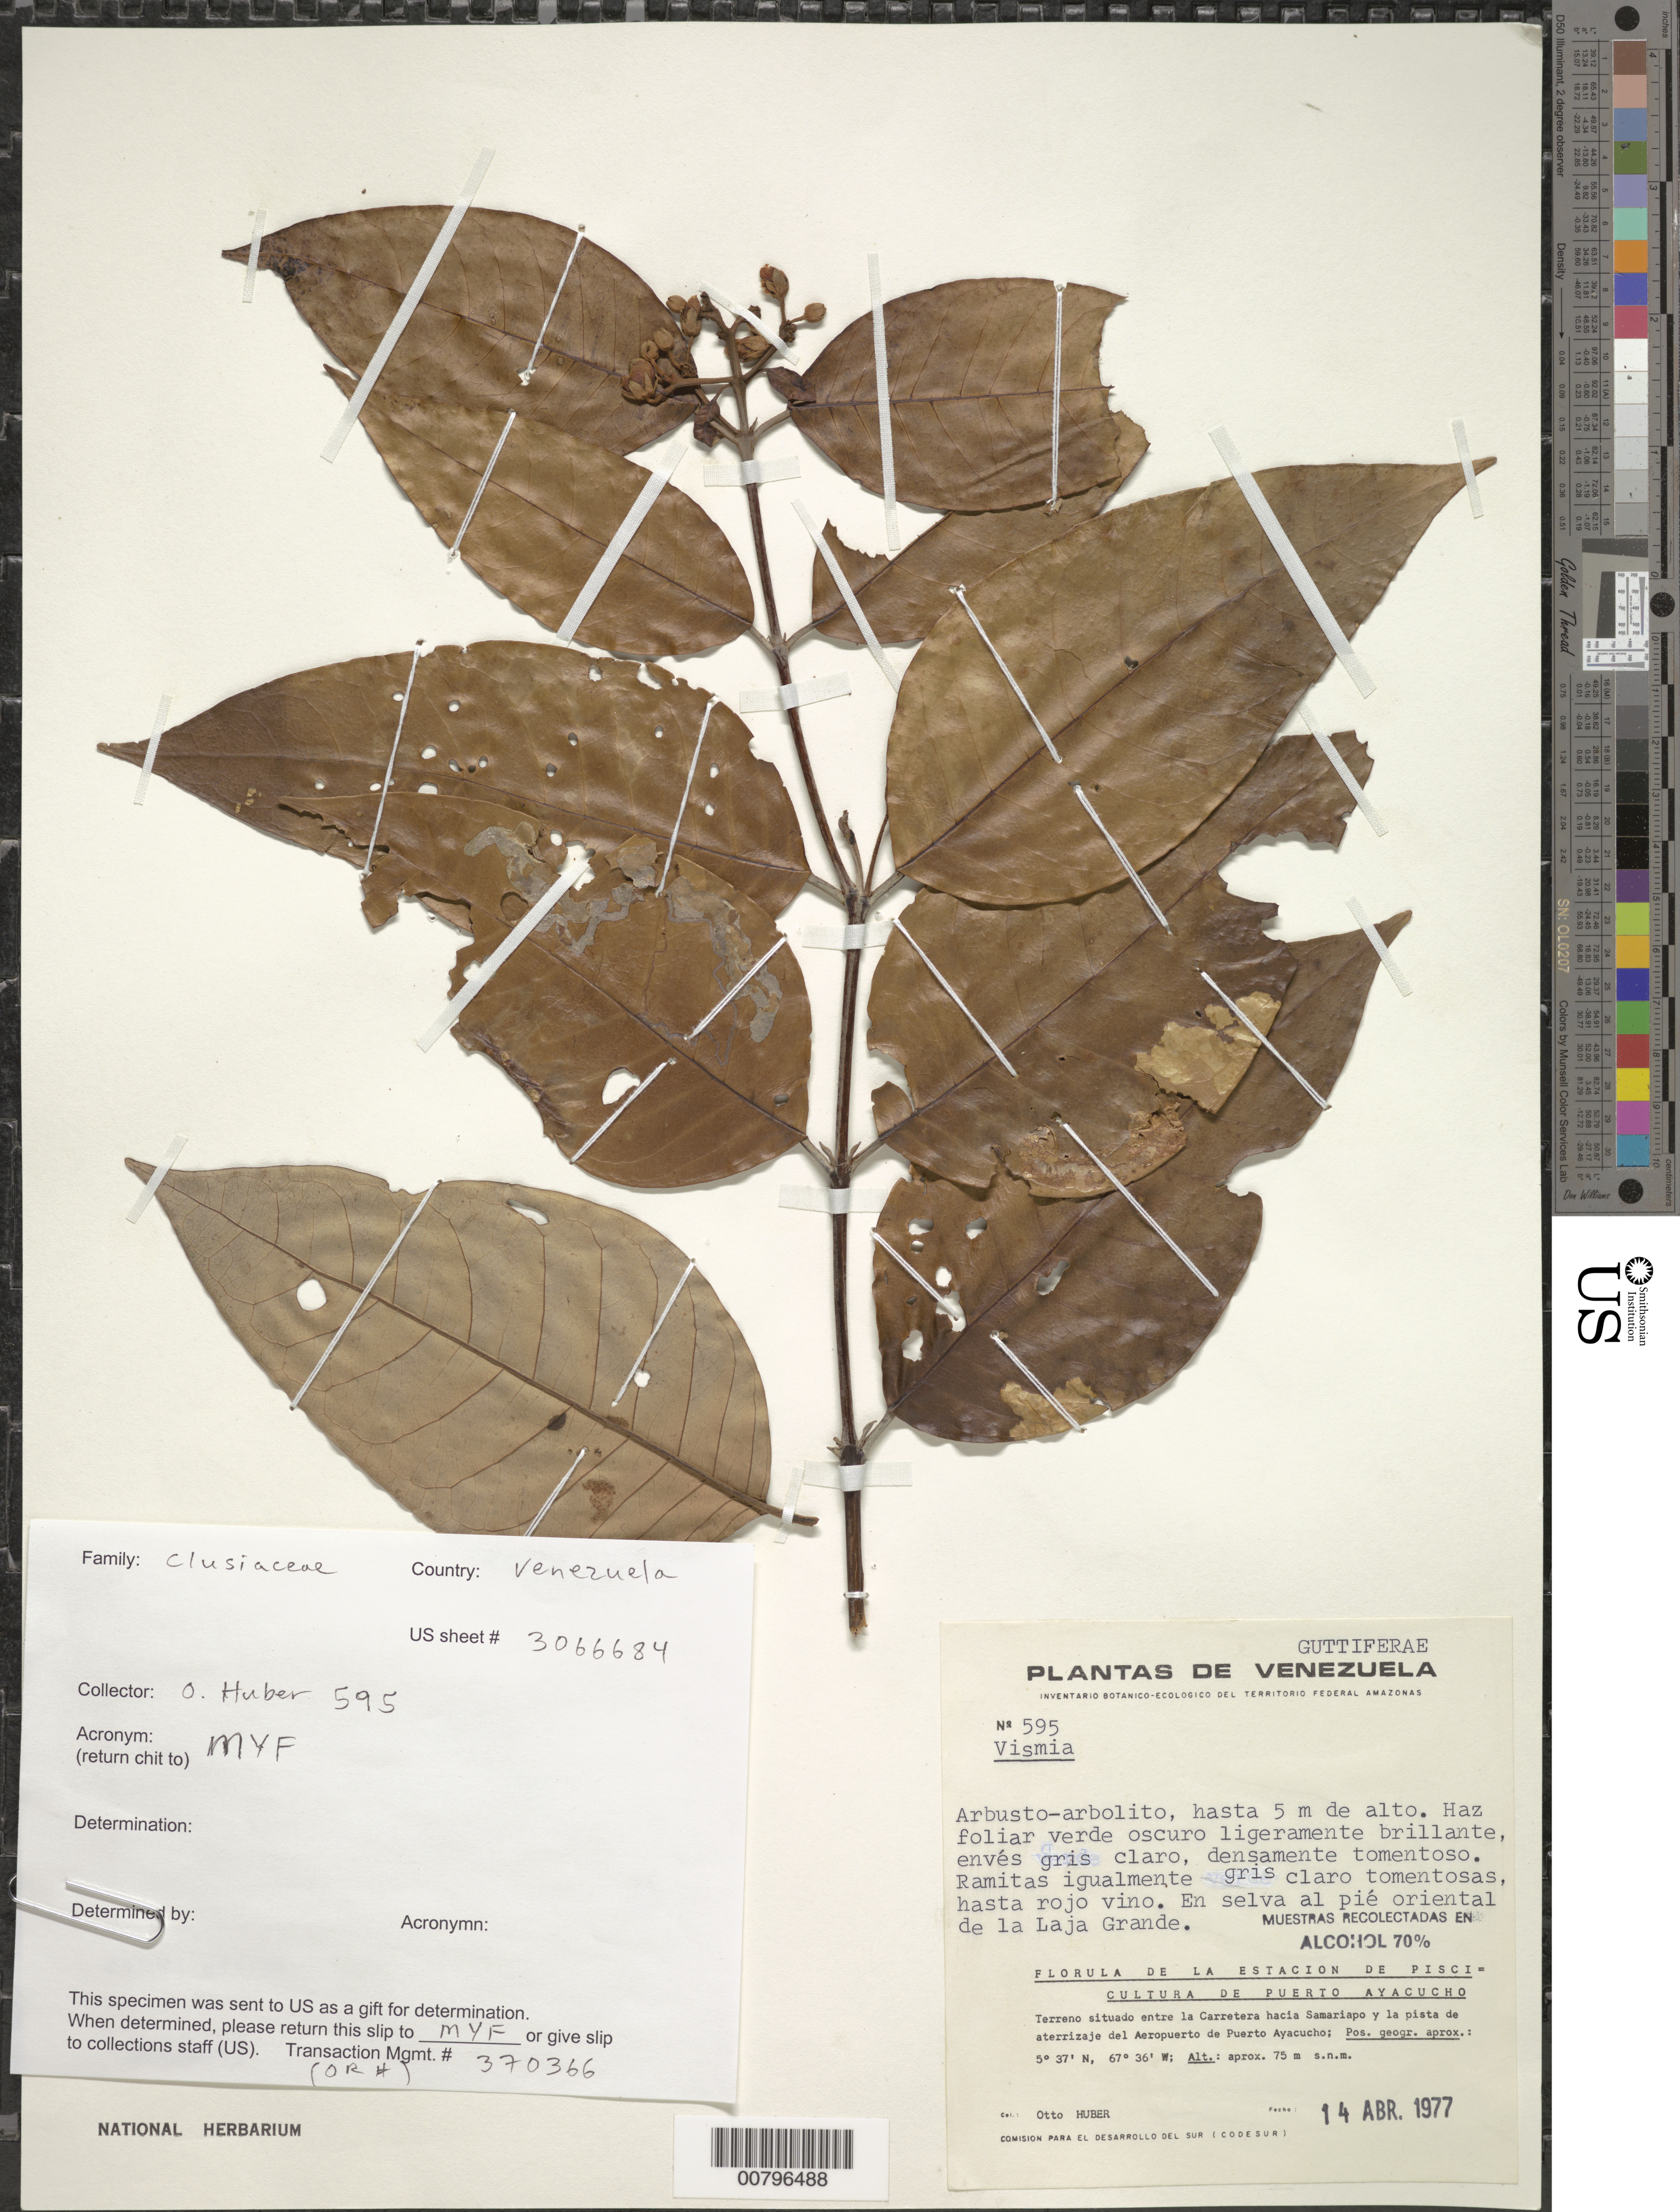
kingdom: Plantae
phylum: Tracheophyta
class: Magnoliopsida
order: Malpighiales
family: Hypericaceae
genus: Vismia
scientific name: Vismia sp.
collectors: O. Huber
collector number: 595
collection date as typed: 14-Apr-77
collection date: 1977-04-14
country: Venezuela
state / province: Amazonas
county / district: Atures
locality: Puerto Ayacucho, carretera hacia Samariapo y la pista de aterrizaje del Aeropuerto de Puerto Ayacucho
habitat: Selva al pié oriental de la Laja Grande.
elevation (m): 75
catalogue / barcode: US 3066684